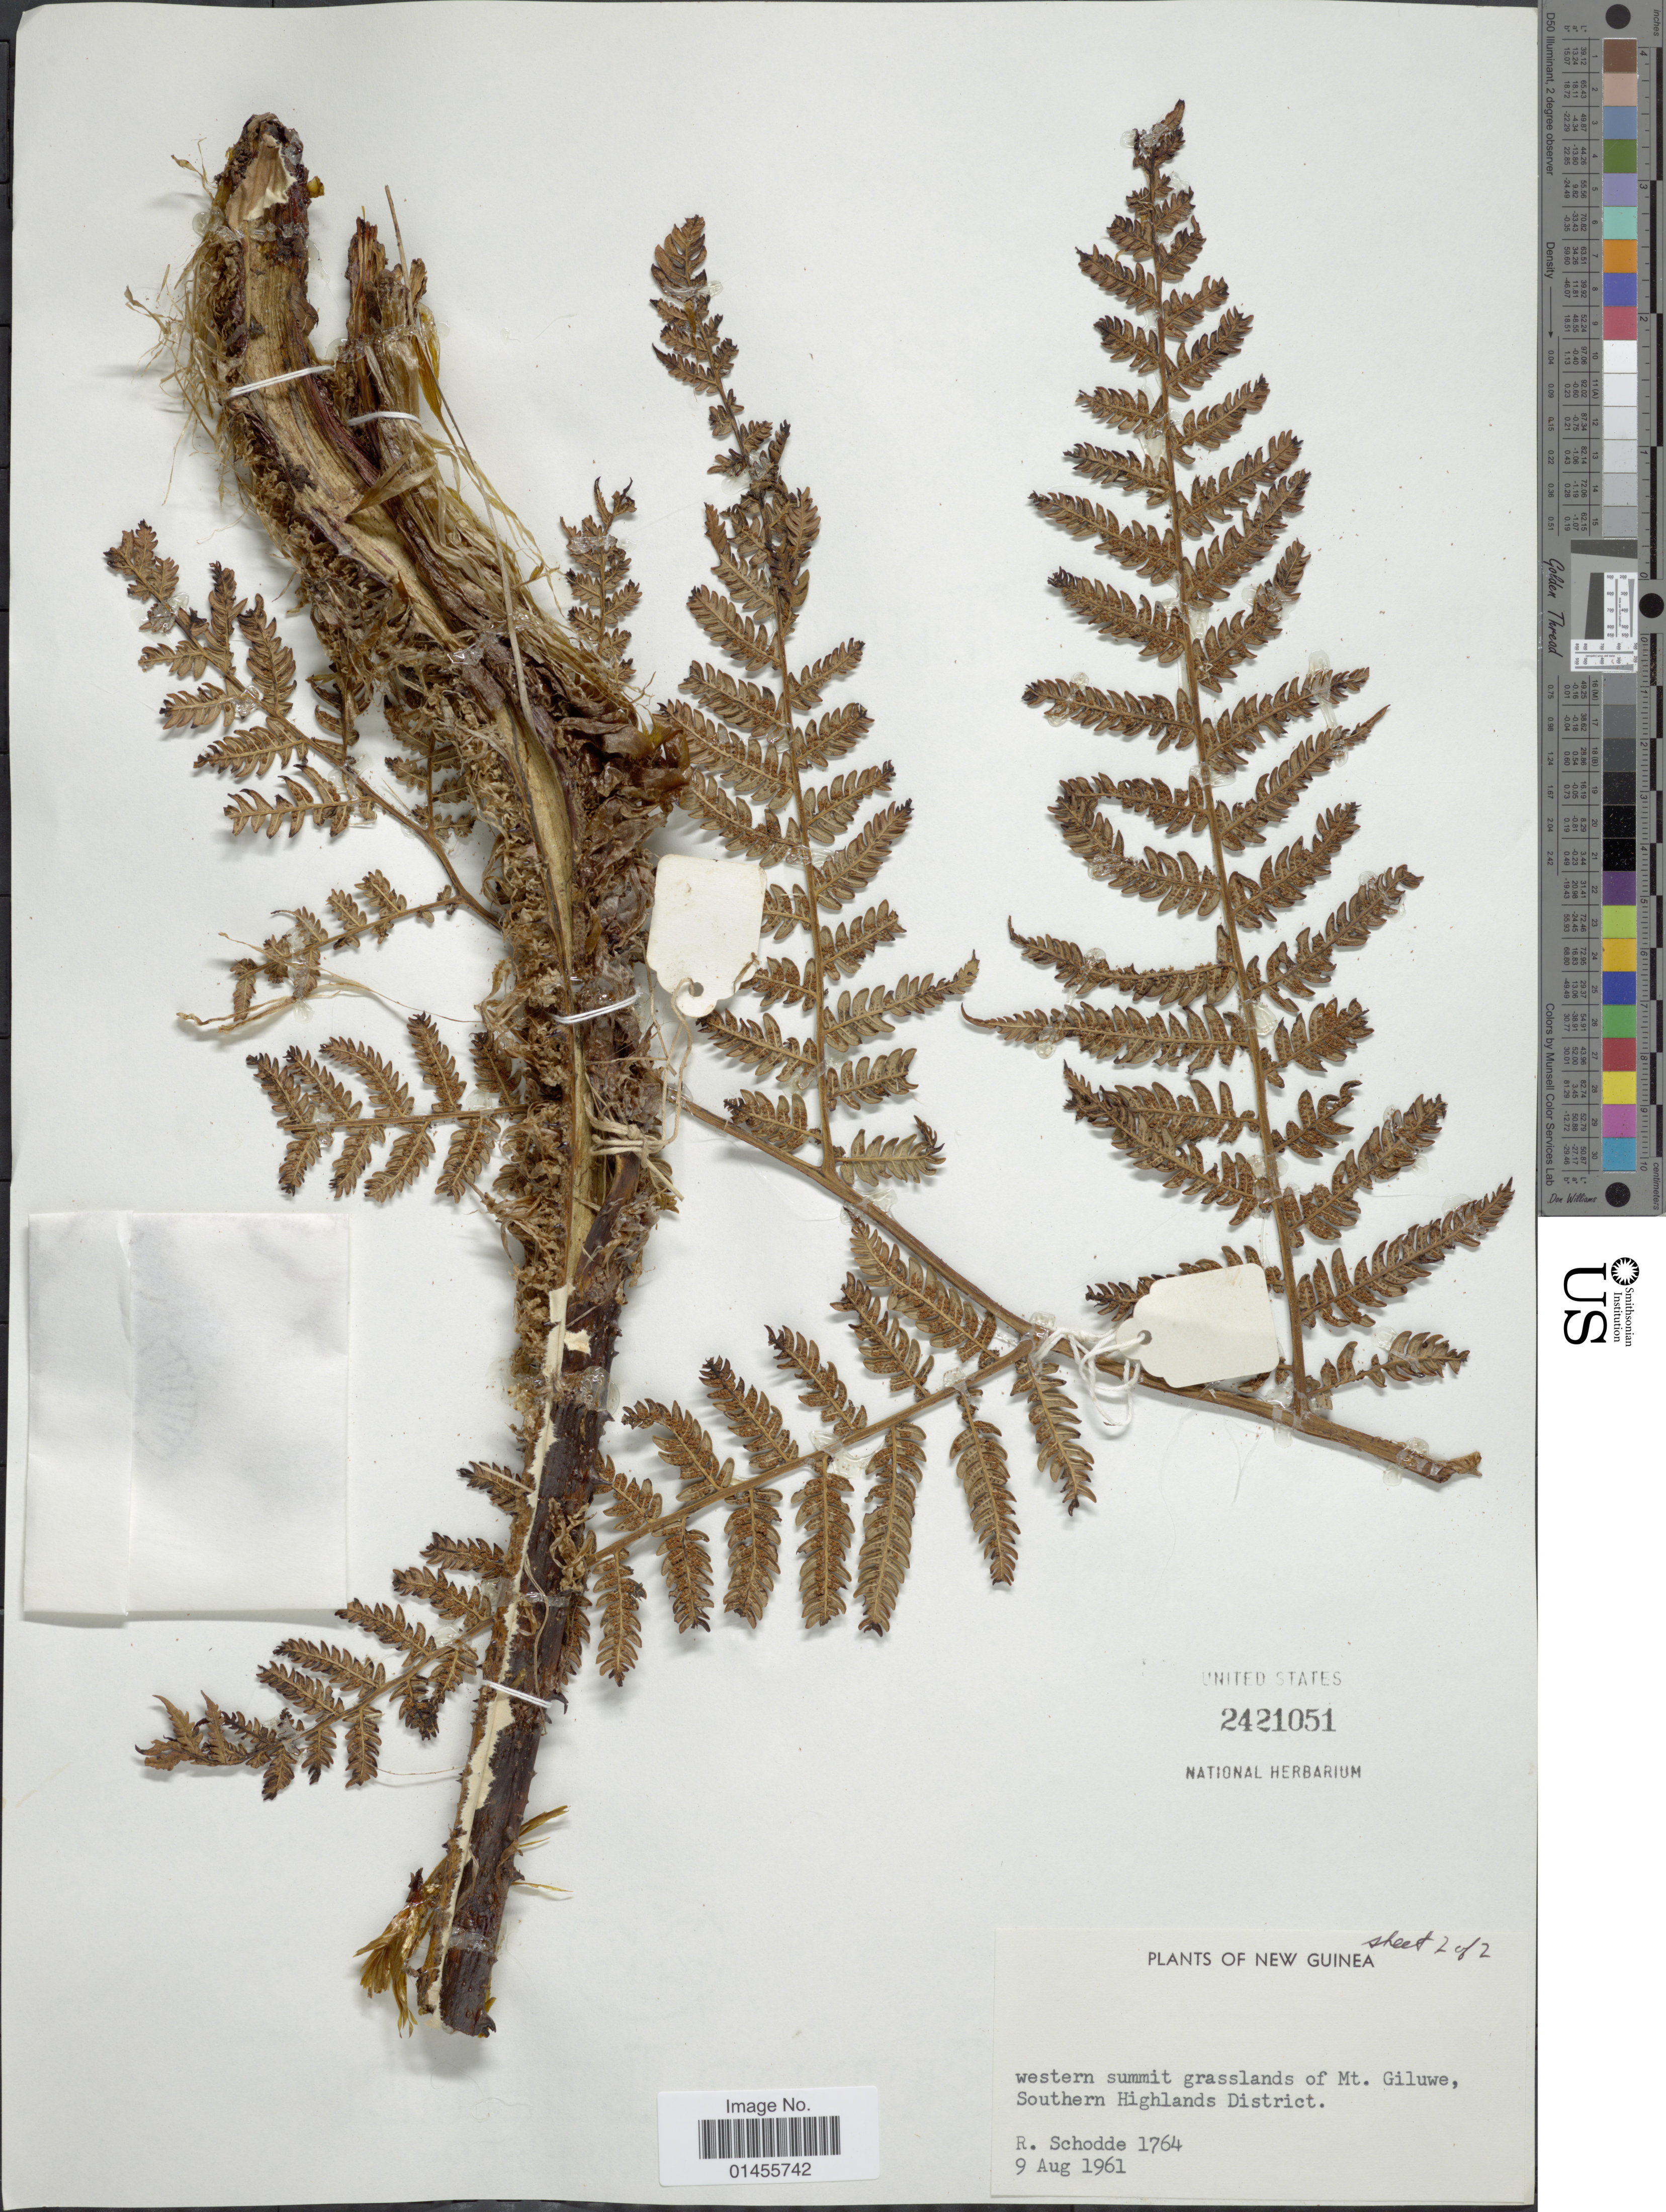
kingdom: Plantae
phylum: Tracheophyta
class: Polypodiopsida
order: Cyatheales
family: Cyatheaceae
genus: Alsophila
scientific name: Alsophila sp.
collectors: R. Schodde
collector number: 1764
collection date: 1961-08-09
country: Papua New Guinea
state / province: Southern Highlands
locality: New Guinea. western summit grasslands of Mt. Giluwe, Southern Highlands District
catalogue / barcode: US 2421051